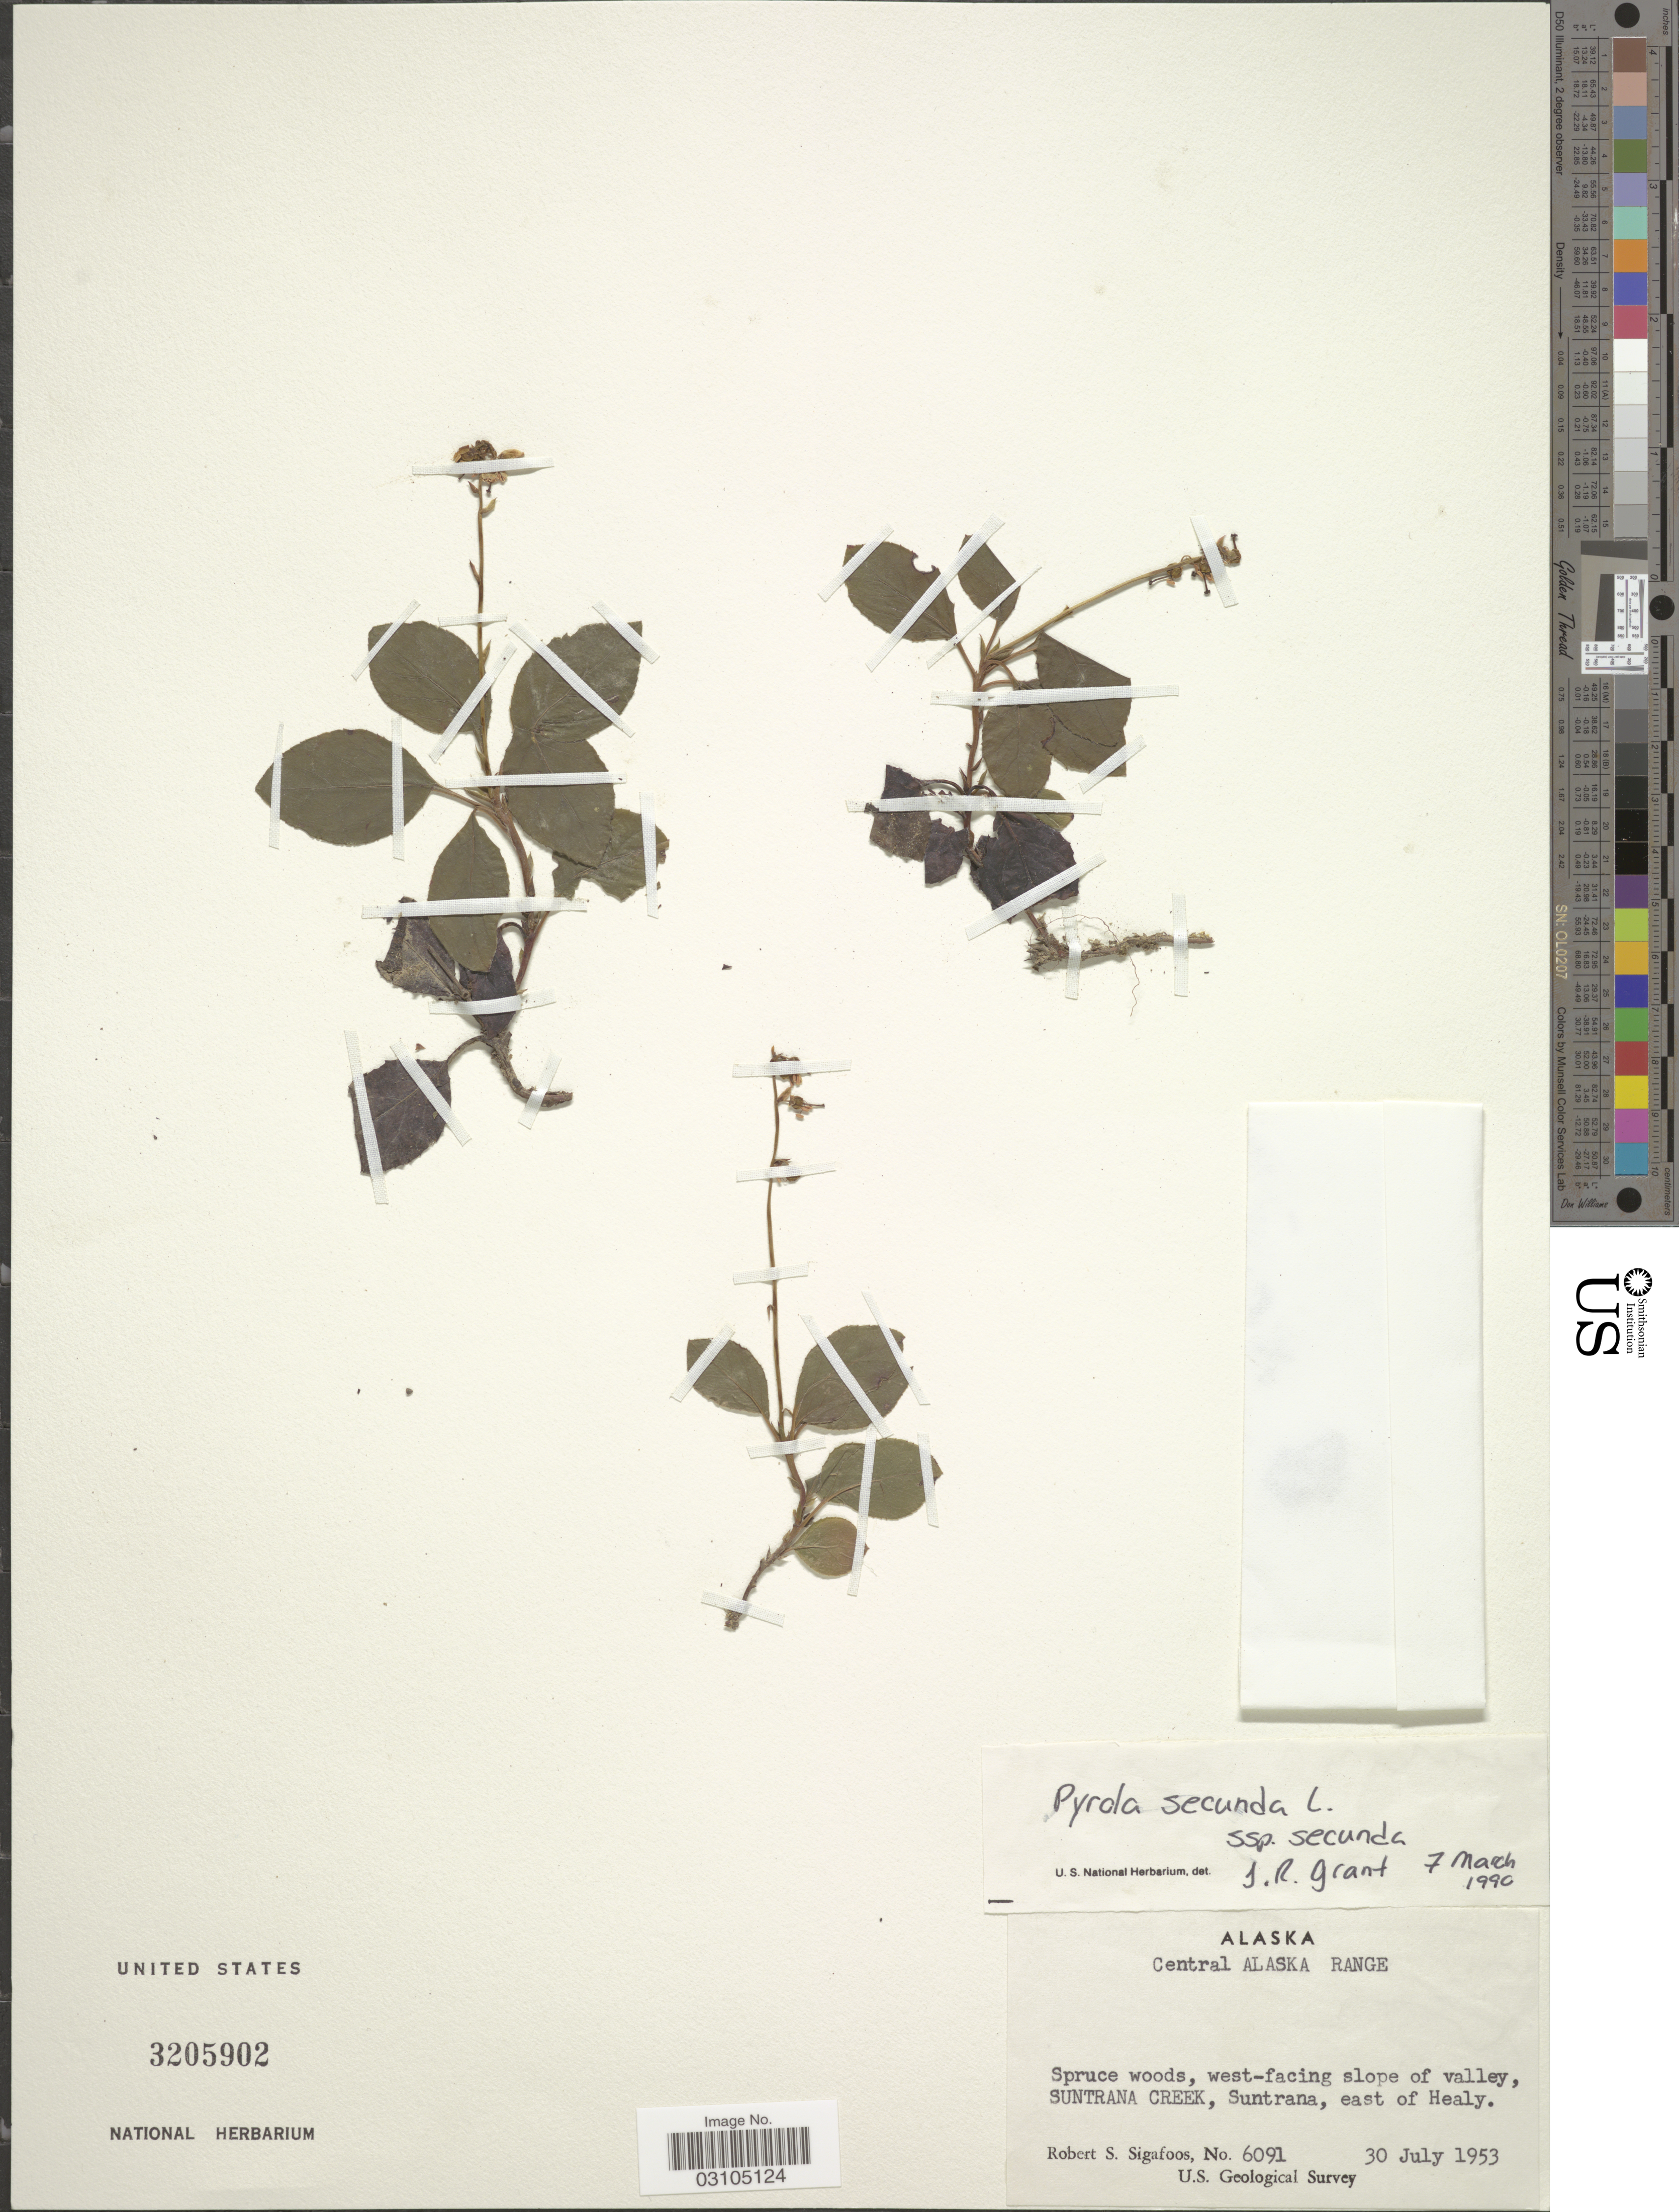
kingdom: Plantae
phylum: Tracheophyta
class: Magnoliopsida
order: Ericales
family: Ericaceae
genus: Orthilia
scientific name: Orthilia secunda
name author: (L.) House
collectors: R. Sigafoos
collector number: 6091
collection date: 1953-07-30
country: United States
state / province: Alaska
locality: Central Alaska Range. West-facing slope of valley, Suntrana Creek, Suntrana, east of Healy.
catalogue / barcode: US 3205902